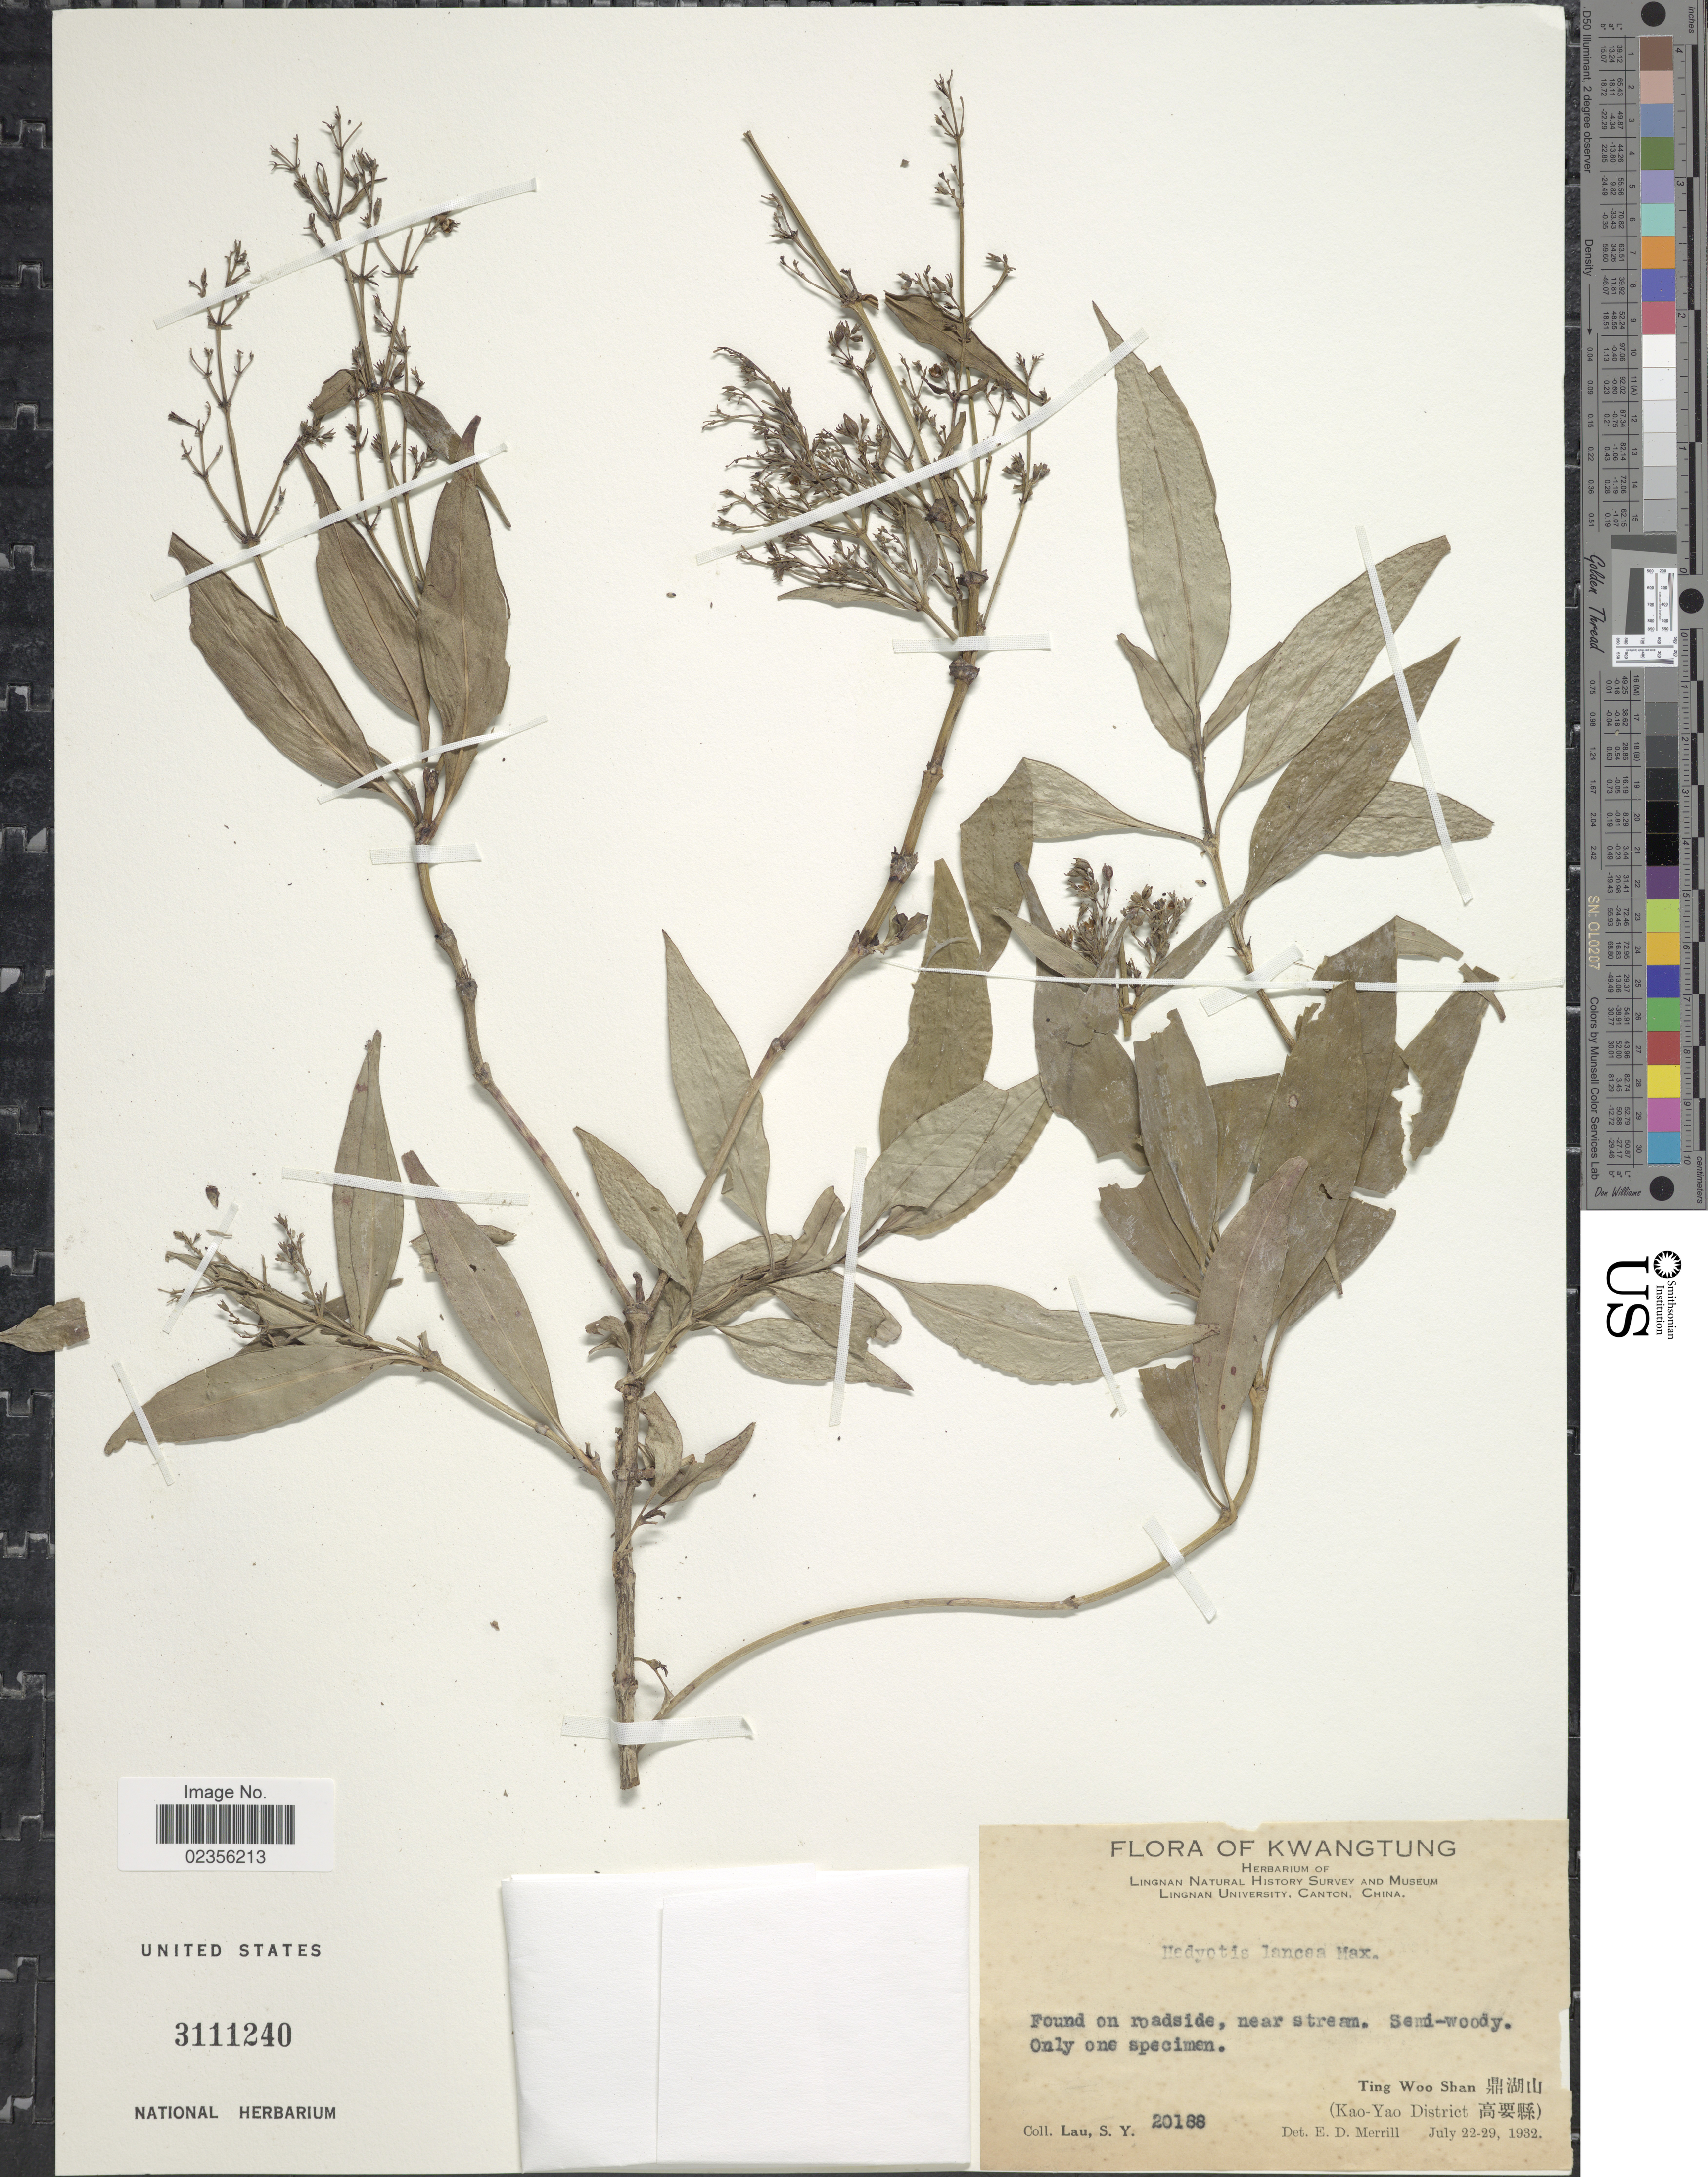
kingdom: Plantae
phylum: Tracheophyta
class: Magnoliopsida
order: Gentianales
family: Rubiaceae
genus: Hedyotis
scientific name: Hedyotis lancea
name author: Thunb. ex Maxim.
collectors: S. Y. Lau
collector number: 20188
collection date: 1932-07-22/1932-07-29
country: China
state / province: Guangdong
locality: Kwangtung. On roadside near stream. Ting Woo Shan (Kao-Yao District)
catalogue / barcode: US 3111240